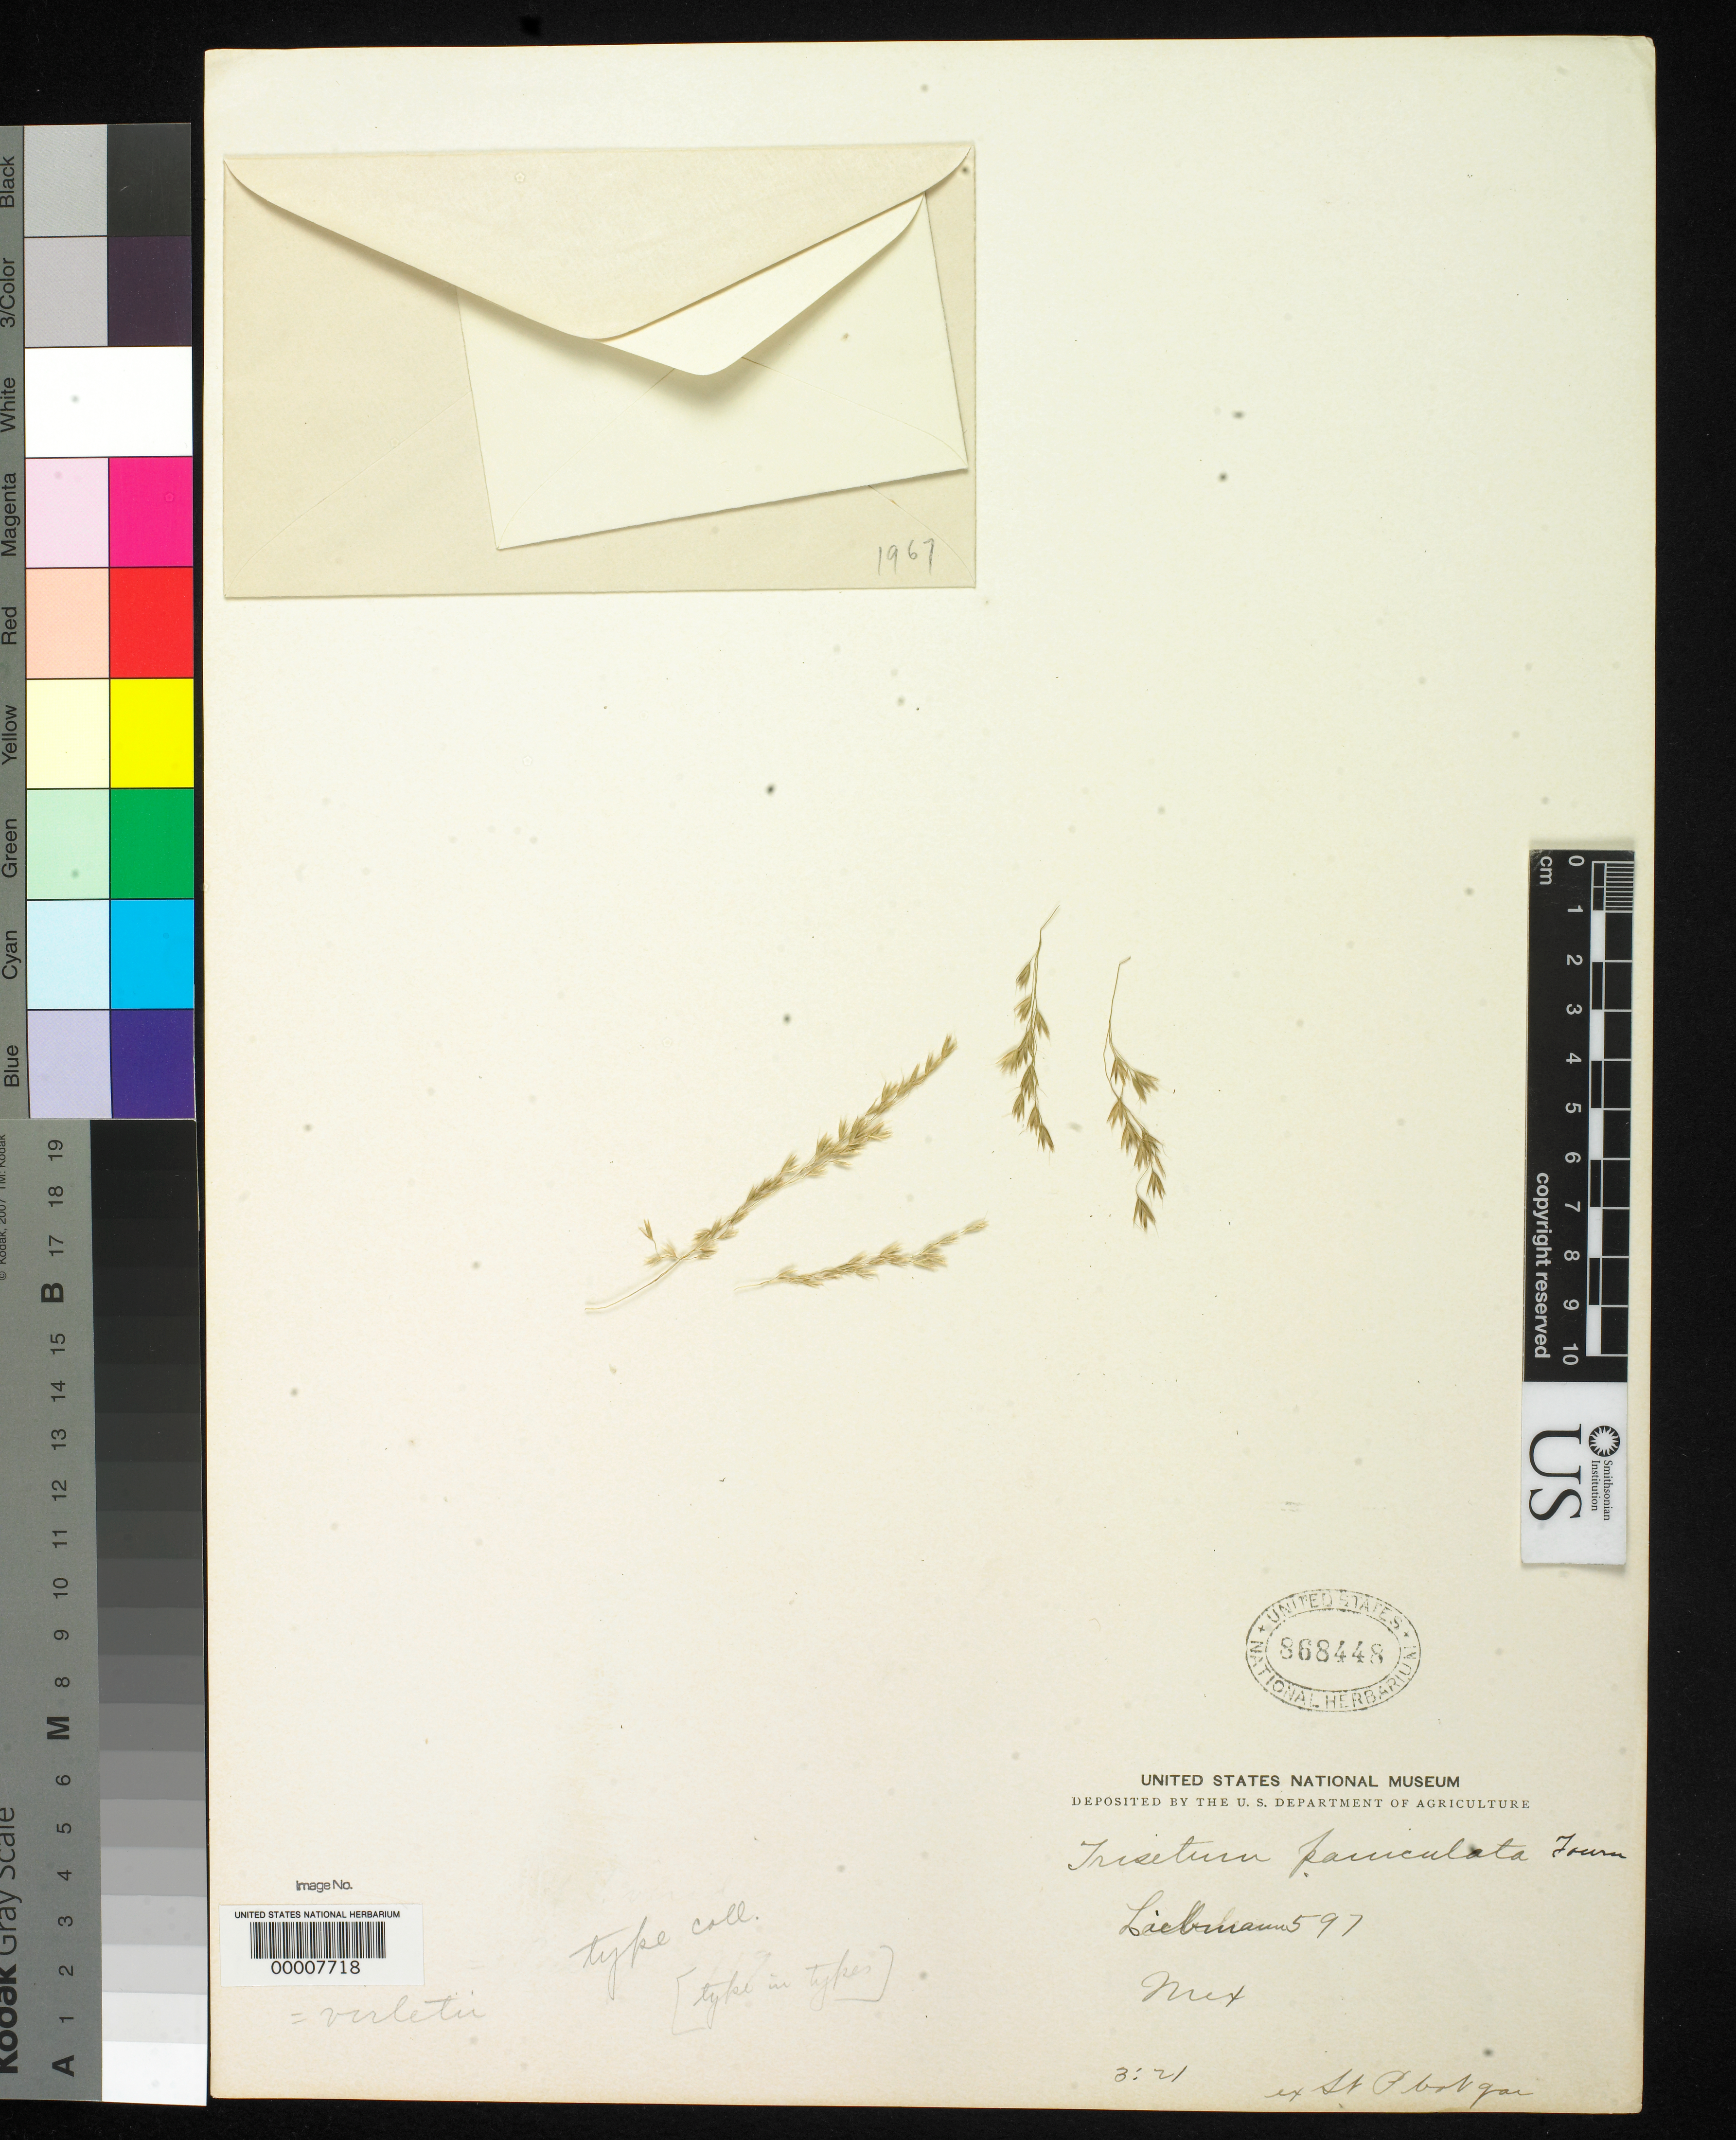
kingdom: Plantae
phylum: Tracheophyta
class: Liliopsida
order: Poales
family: Poaceae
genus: Trisetum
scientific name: Trisetum paniculatum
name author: E. Fourn.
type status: Type Fragment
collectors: F. M. Liebmann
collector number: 597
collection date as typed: Sep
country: Mexico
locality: Cumbre de Istepec.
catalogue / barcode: US 868448